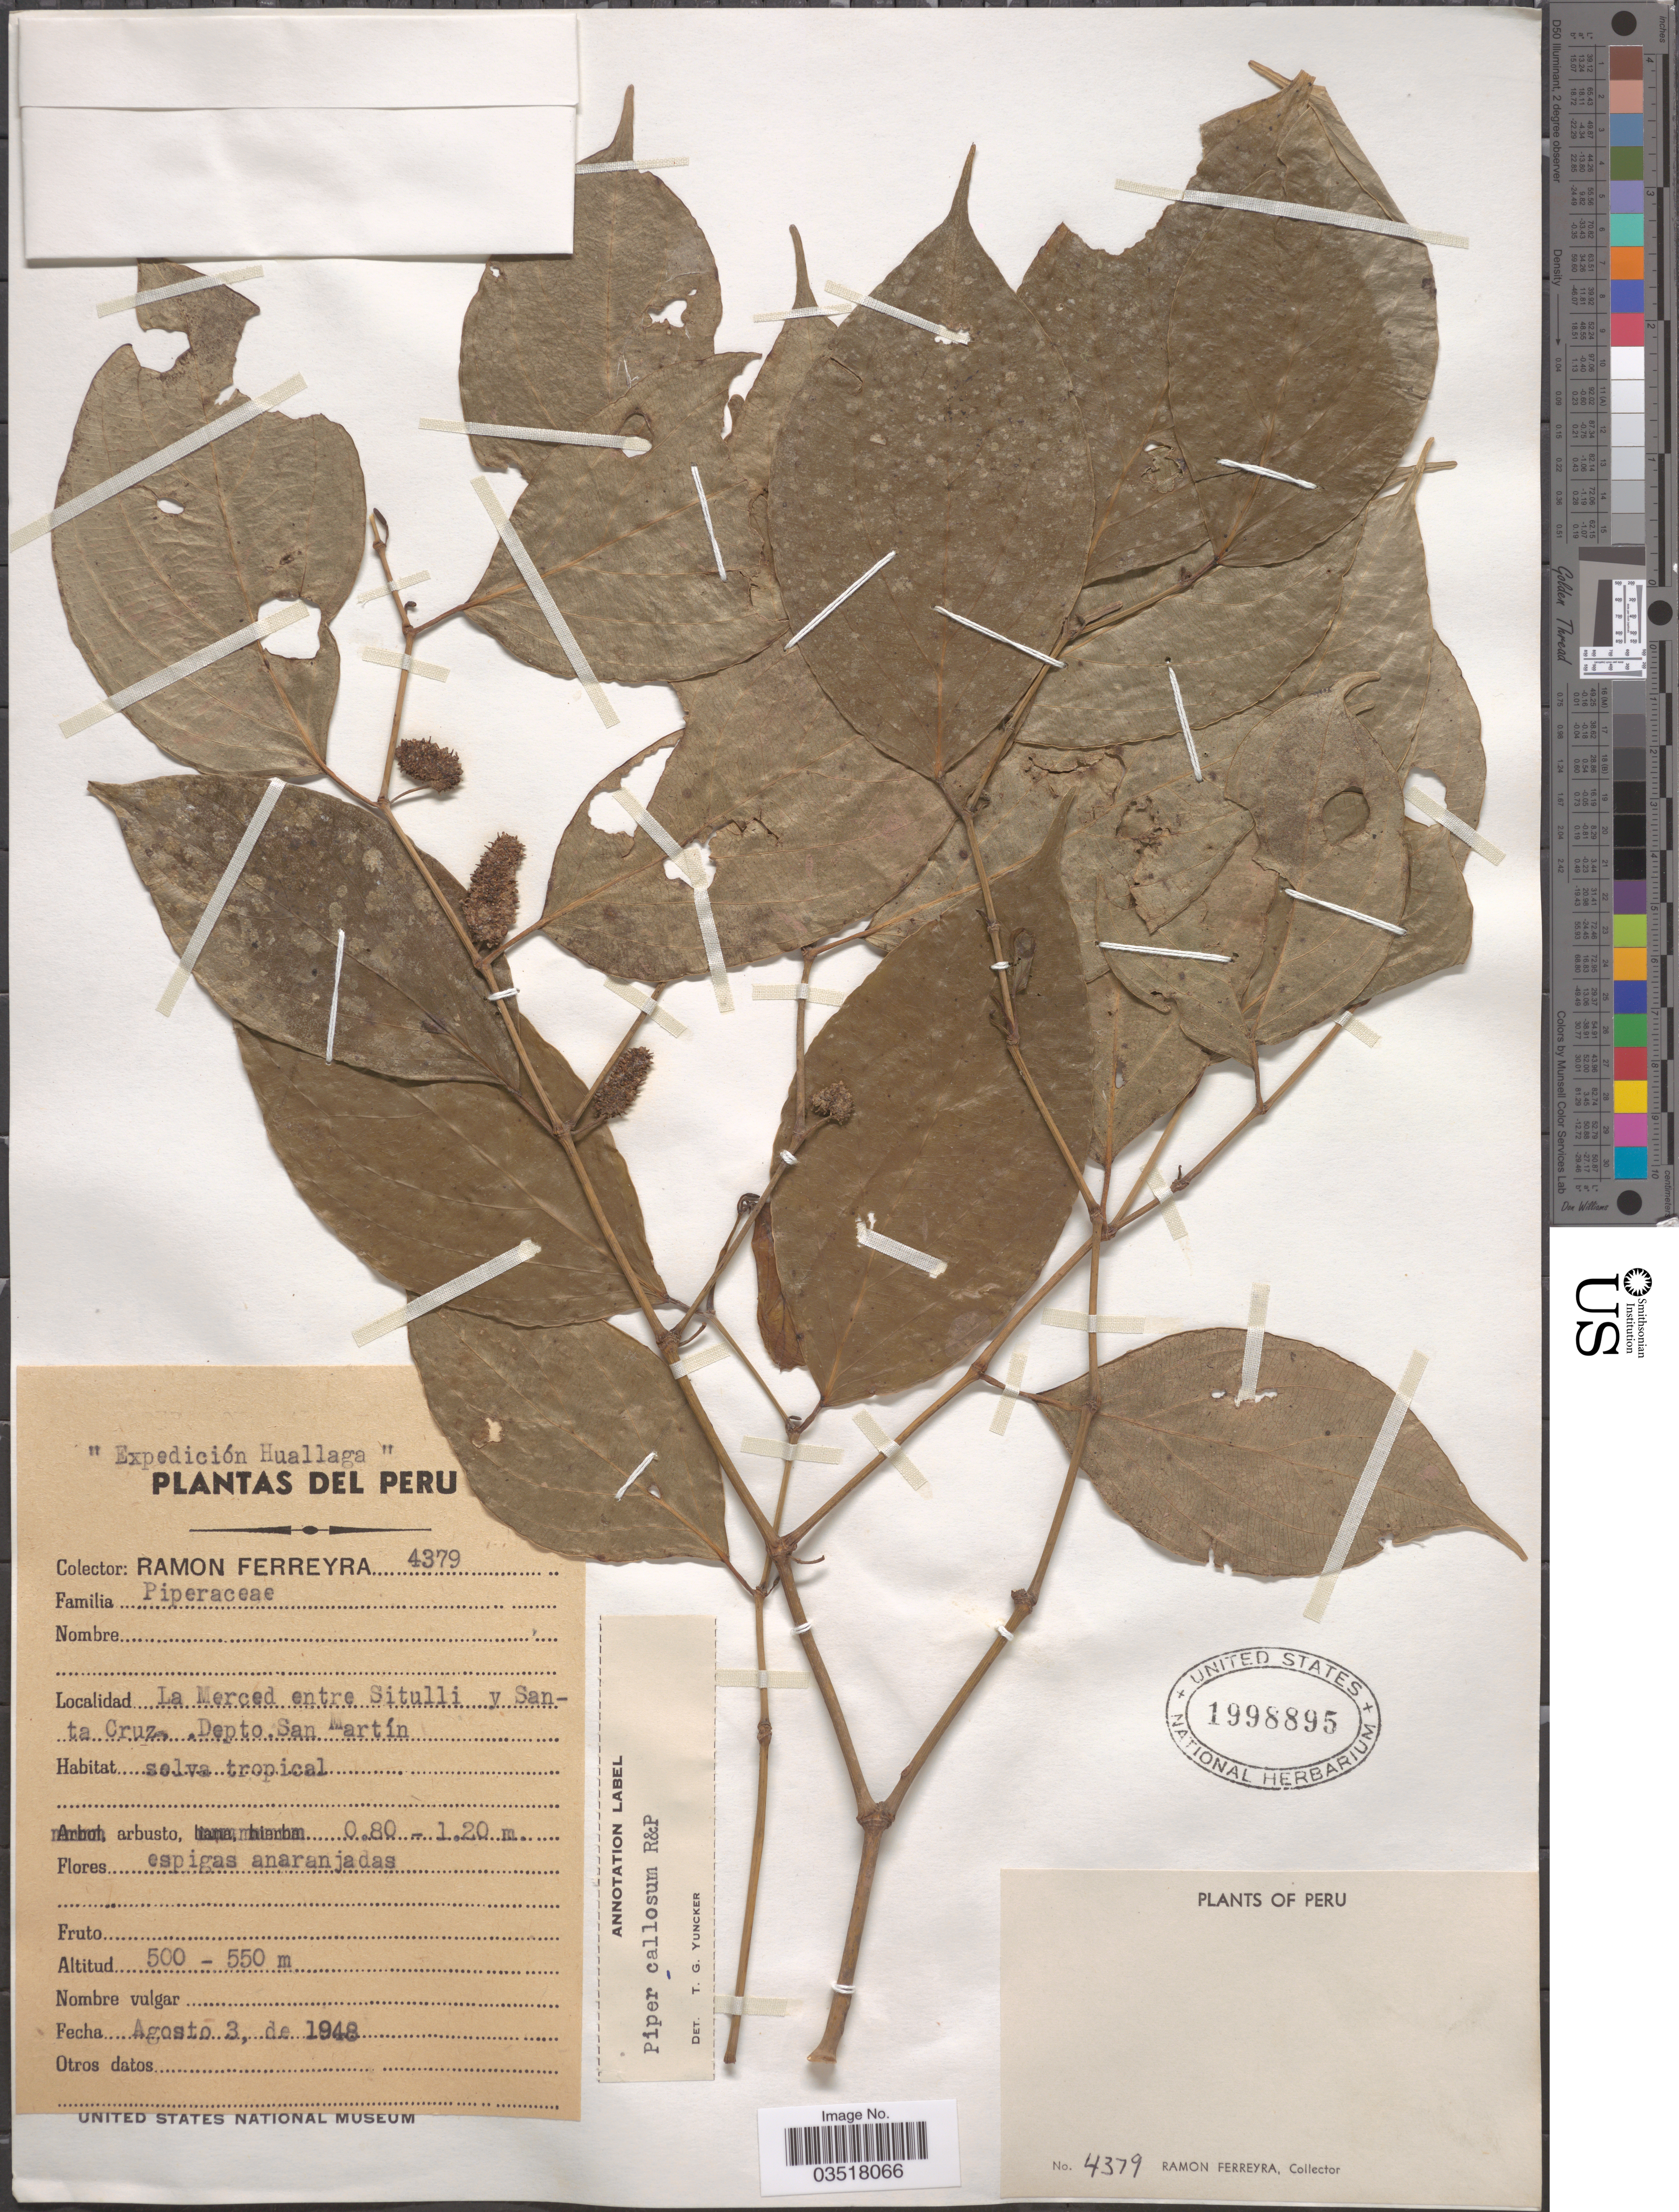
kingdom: Plantae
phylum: Tracheophyta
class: Magnoliopsida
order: Piperales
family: Piperaceae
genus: Piper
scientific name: Piper callosum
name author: Ruiz & Pav.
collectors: R. A. Ferreyra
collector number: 4379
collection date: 1948-08-03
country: Peru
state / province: San Martín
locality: La Merced entre Situlli y Santa Cruz, Depto. San Martín.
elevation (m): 500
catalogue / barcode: US 1998895